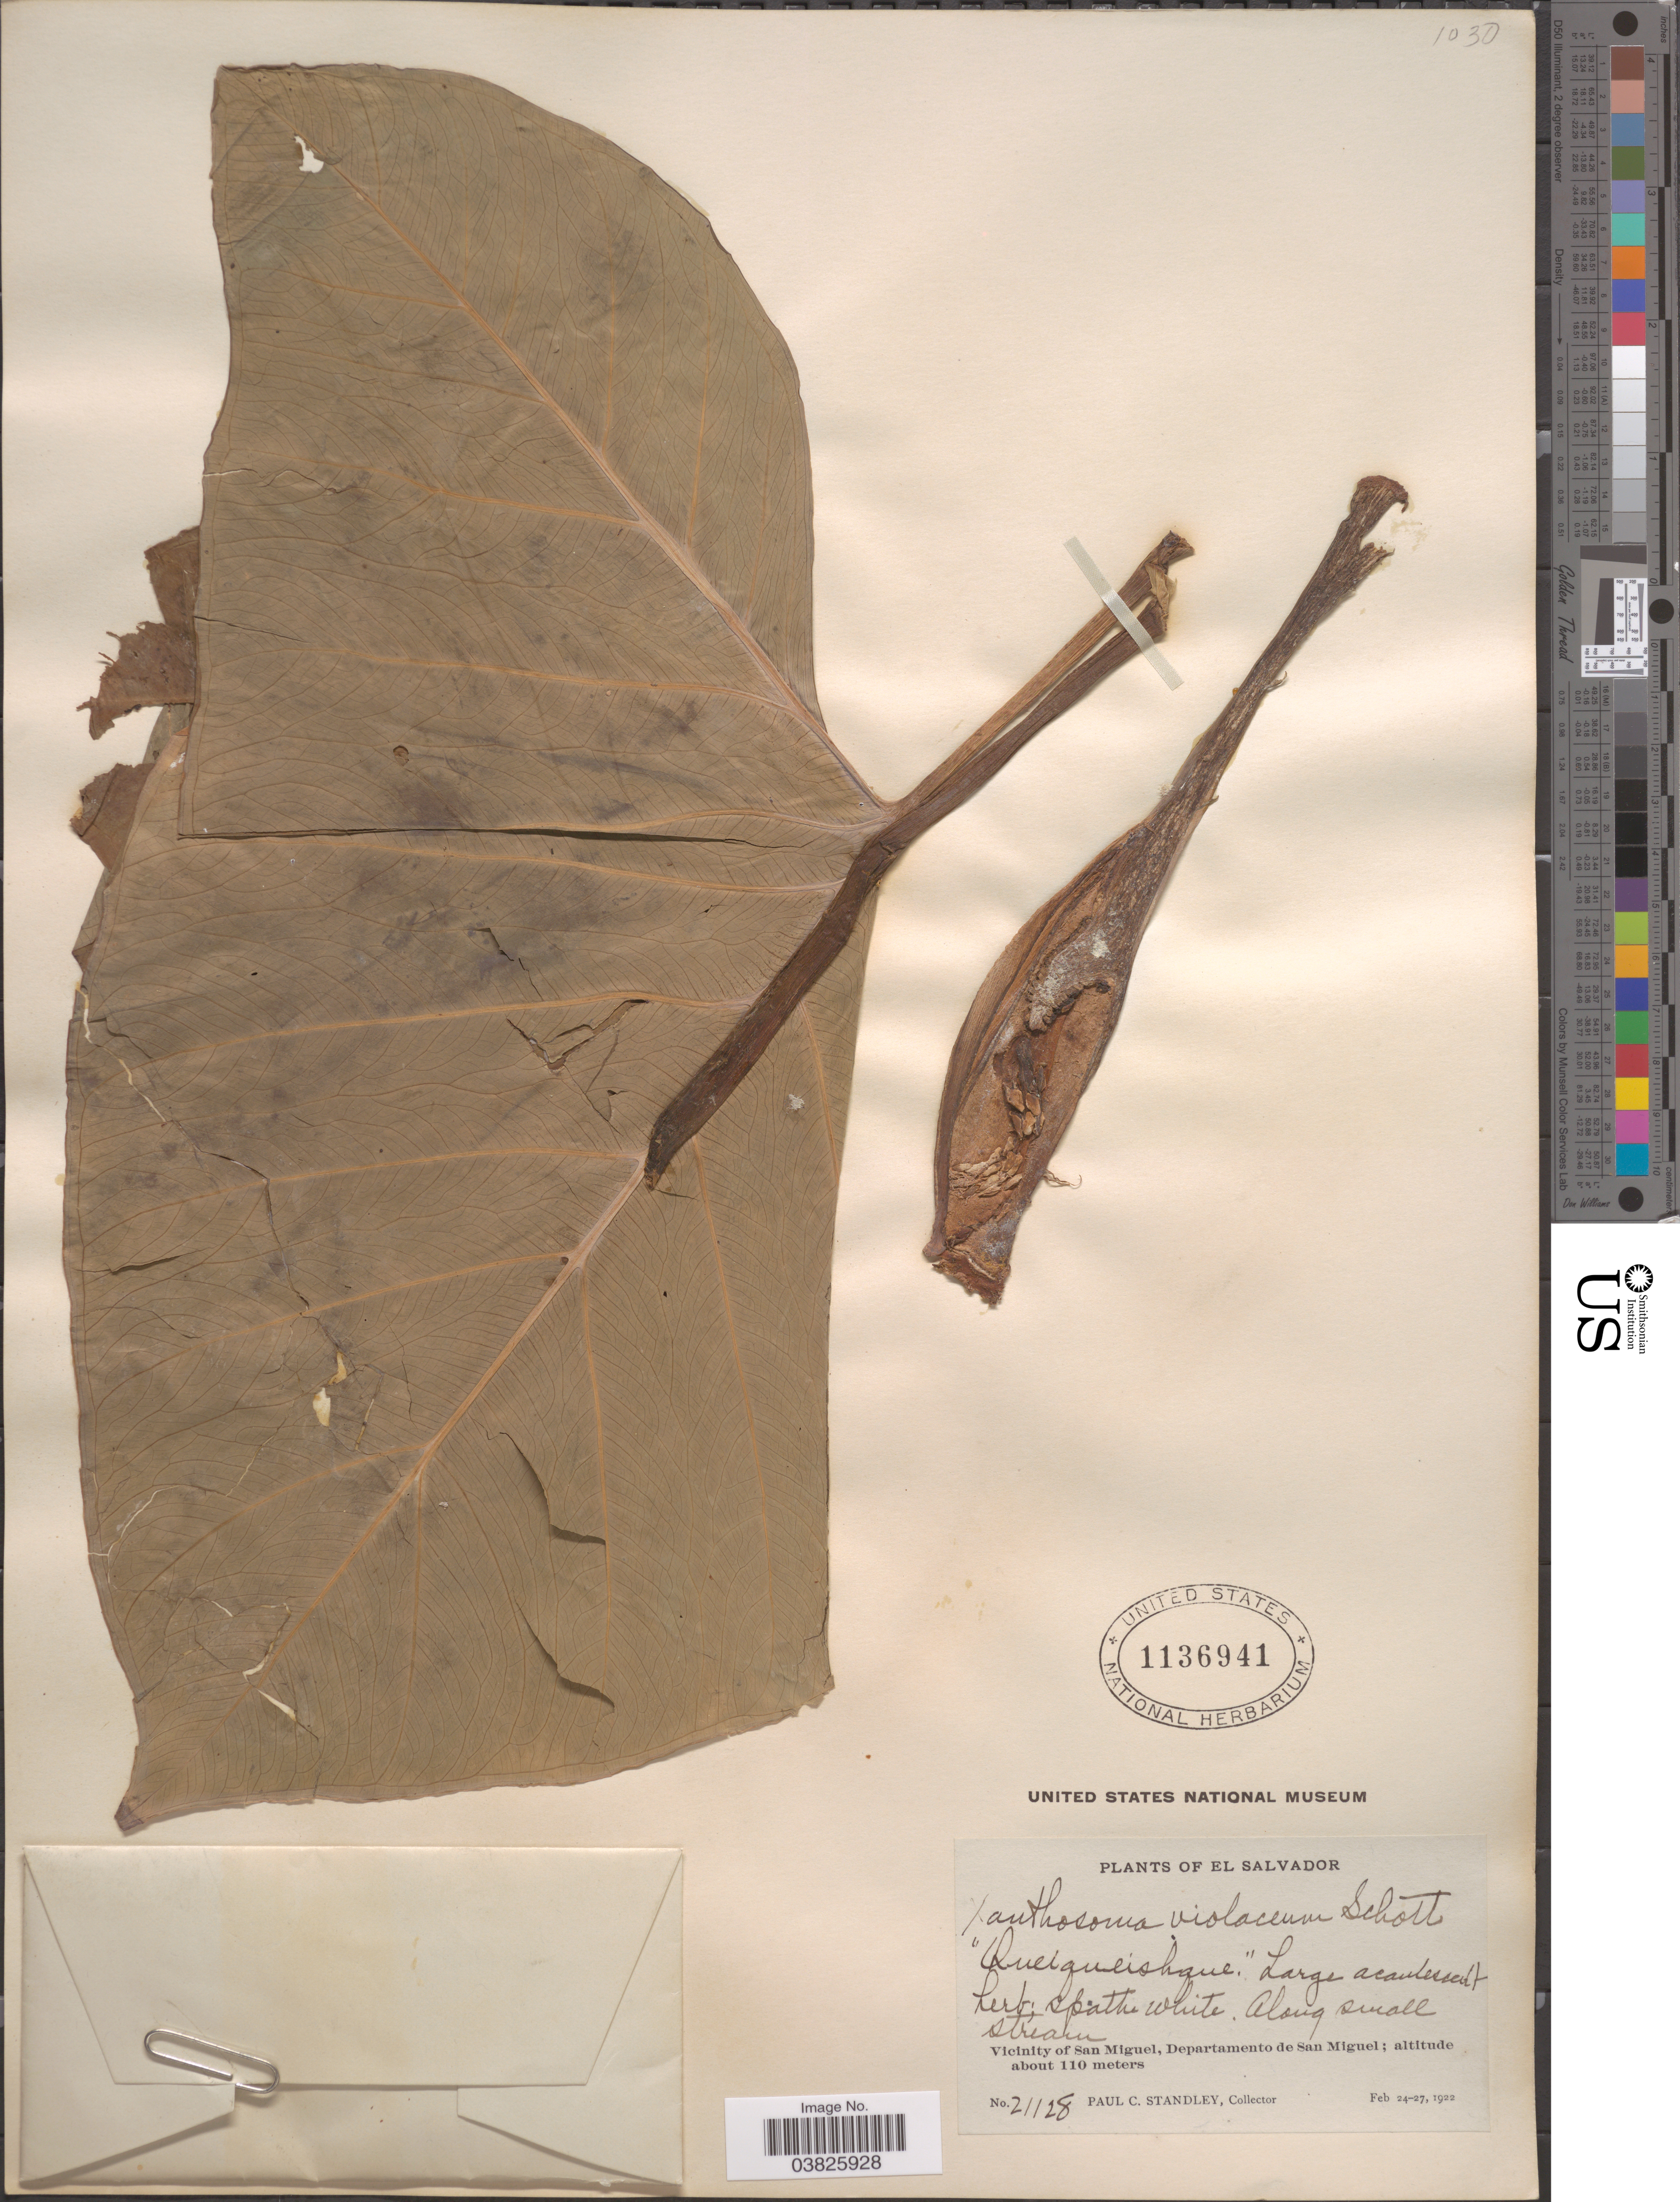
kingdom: Plantae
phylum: Tracheophyta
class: Liliopsida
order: Alismatales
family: Araceae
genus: Xanthosoma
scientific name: Xanthosoma violaceum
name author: Schott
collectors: P. C. Standley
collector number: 21128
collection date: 1922-02-24/1922-02-27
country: El Salvador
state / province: San Miguel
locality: Vicinity of San Miguel, Departamento de San Miguel.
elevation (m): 110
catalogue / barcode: US 1136941